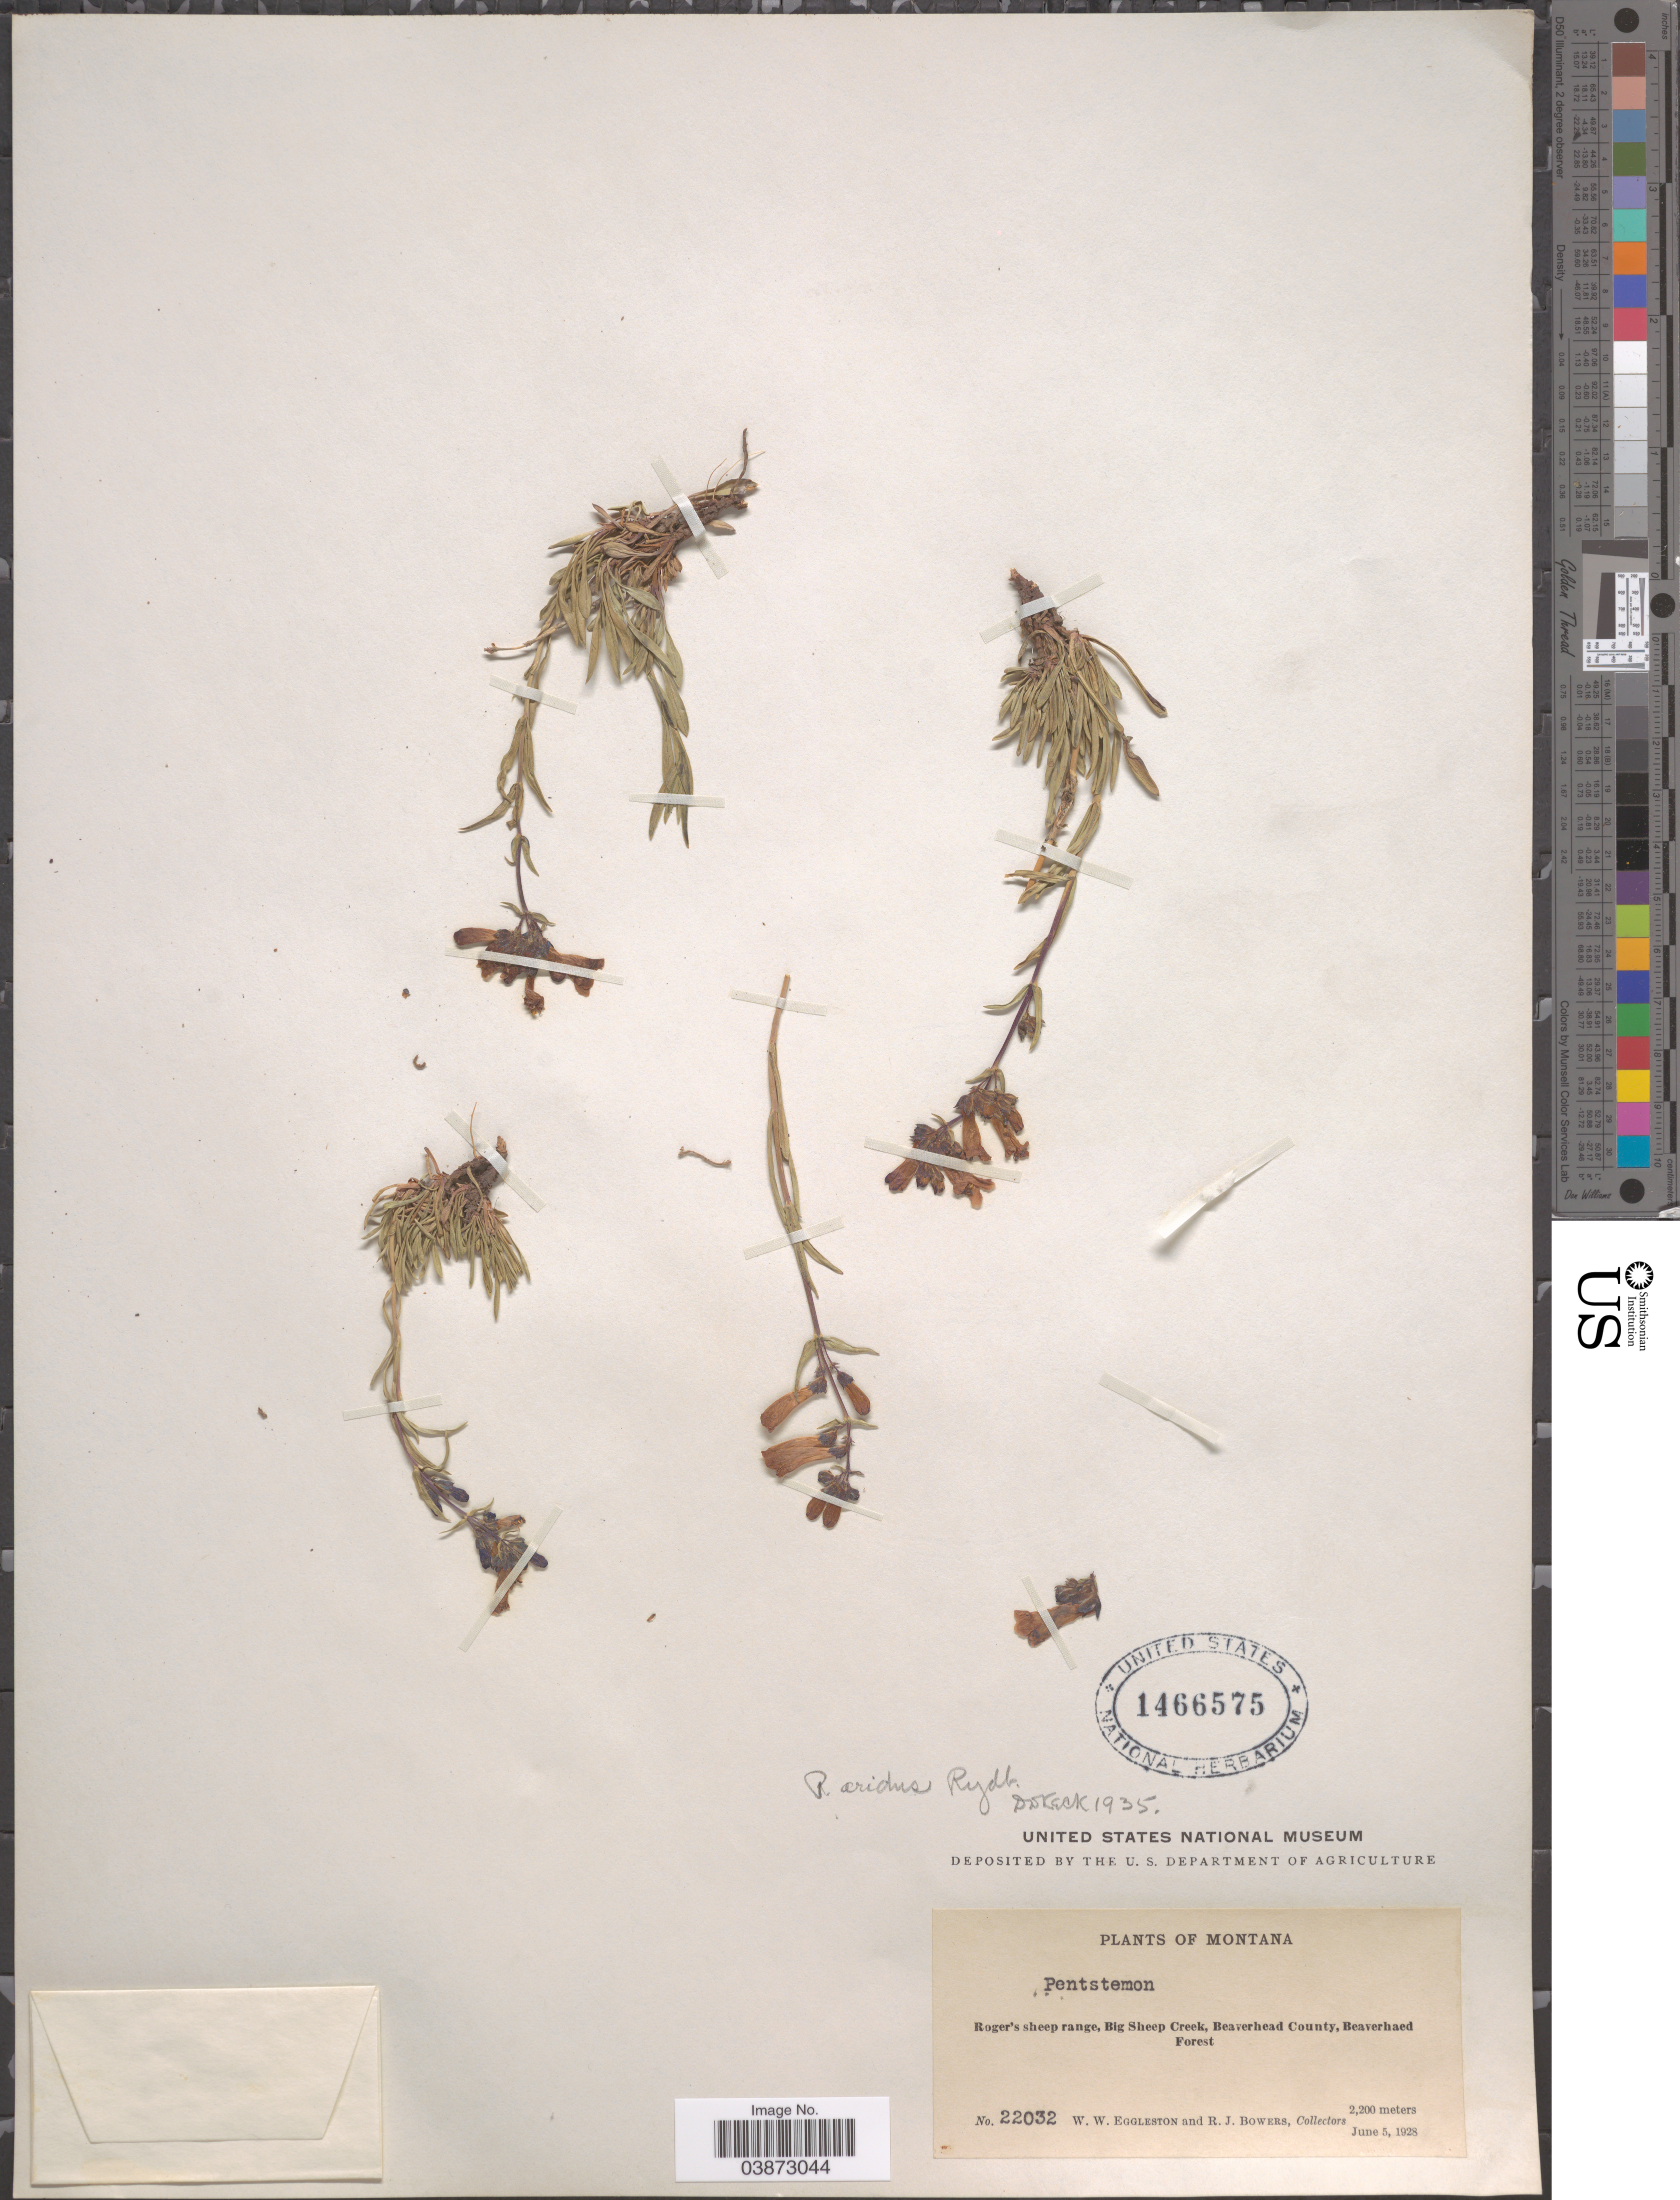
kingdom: Plantae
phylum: Tracheophyta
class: Magnoliopsida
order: Lamiales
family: Plantaginaceae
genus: Penstemon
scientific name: Penstemon aridus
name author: Rydb.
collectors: W. W. Eggleston & R. Bowers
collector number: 22032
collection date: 1928-06-05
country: United States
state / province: Montana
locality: Roger's sheep range, Big Sheep Creek, Beaverhead County, Beaverhead Forest.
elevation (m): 2200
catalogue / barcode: US 1466575